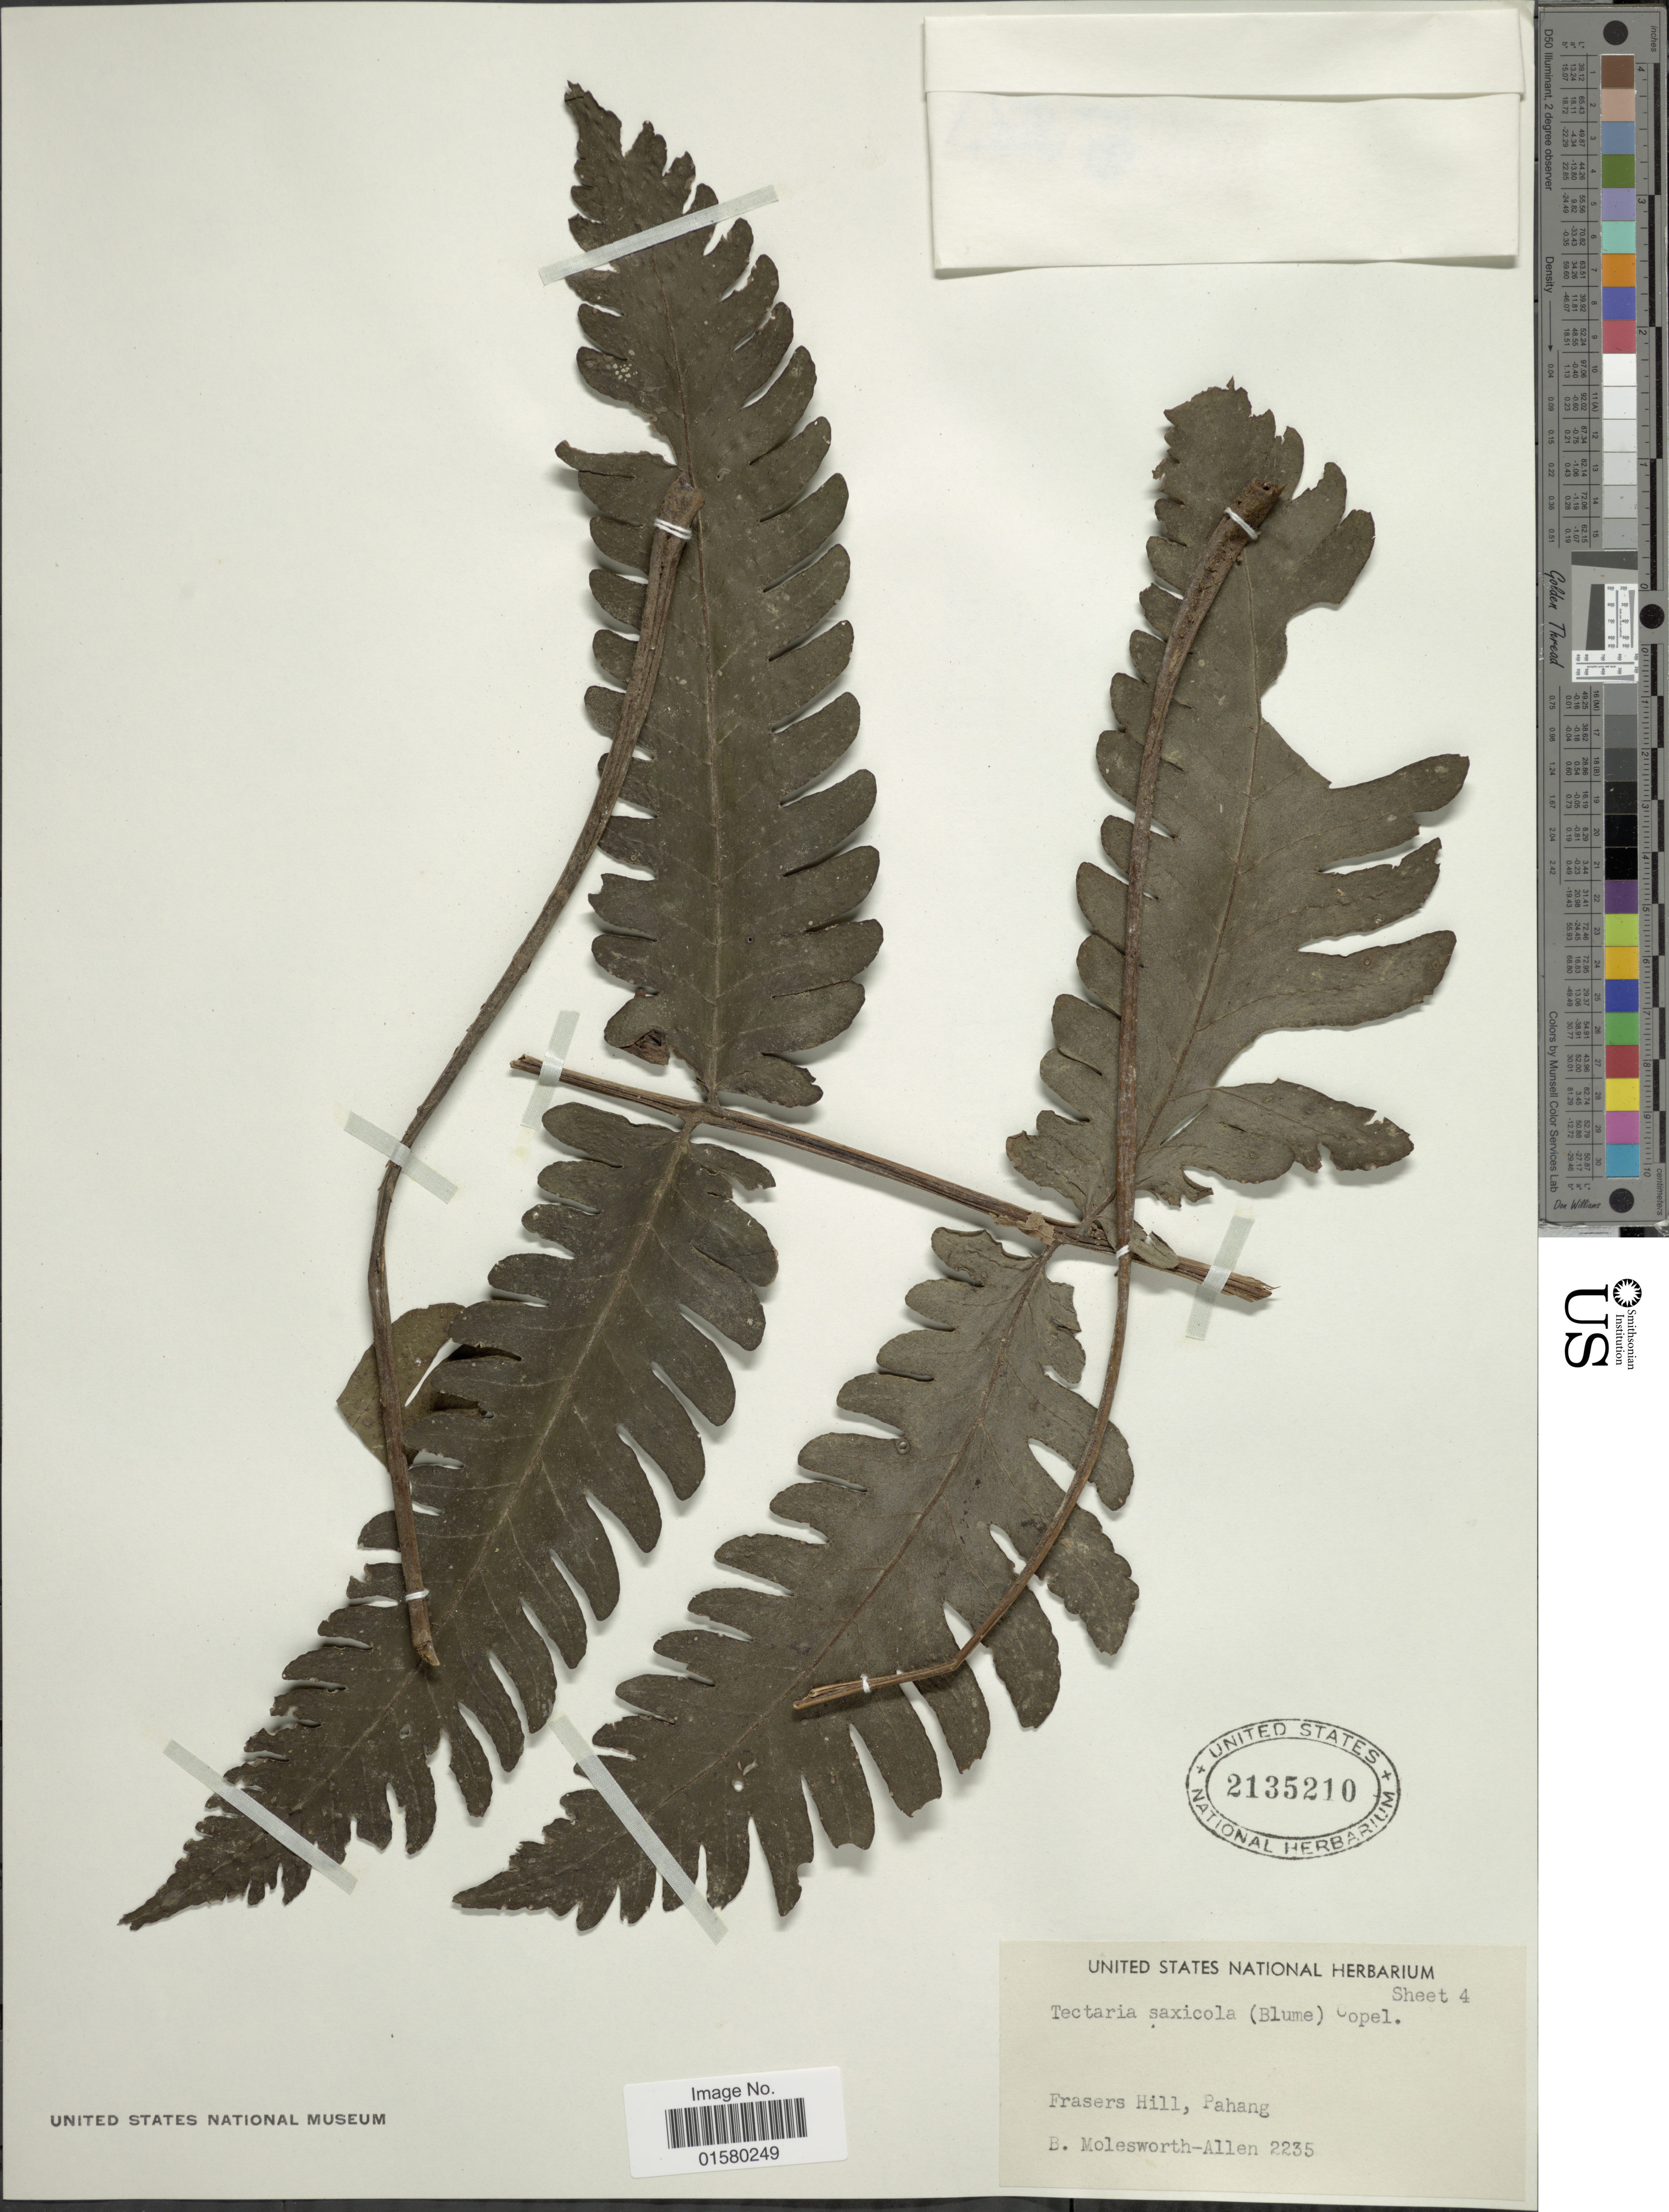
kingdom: Plantae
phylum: Tracheophyta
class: Polypodiopsida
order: Polypodiales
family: Tectariaceae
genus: Tectaria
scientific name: Tectaria gigantea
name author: (Bedd.) Copel.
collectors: B. E. G. Molesworth-Allen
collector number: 2235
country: Malaysia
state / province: Pahang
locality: Frasers Hill, Pahang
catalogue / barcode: US 2135210